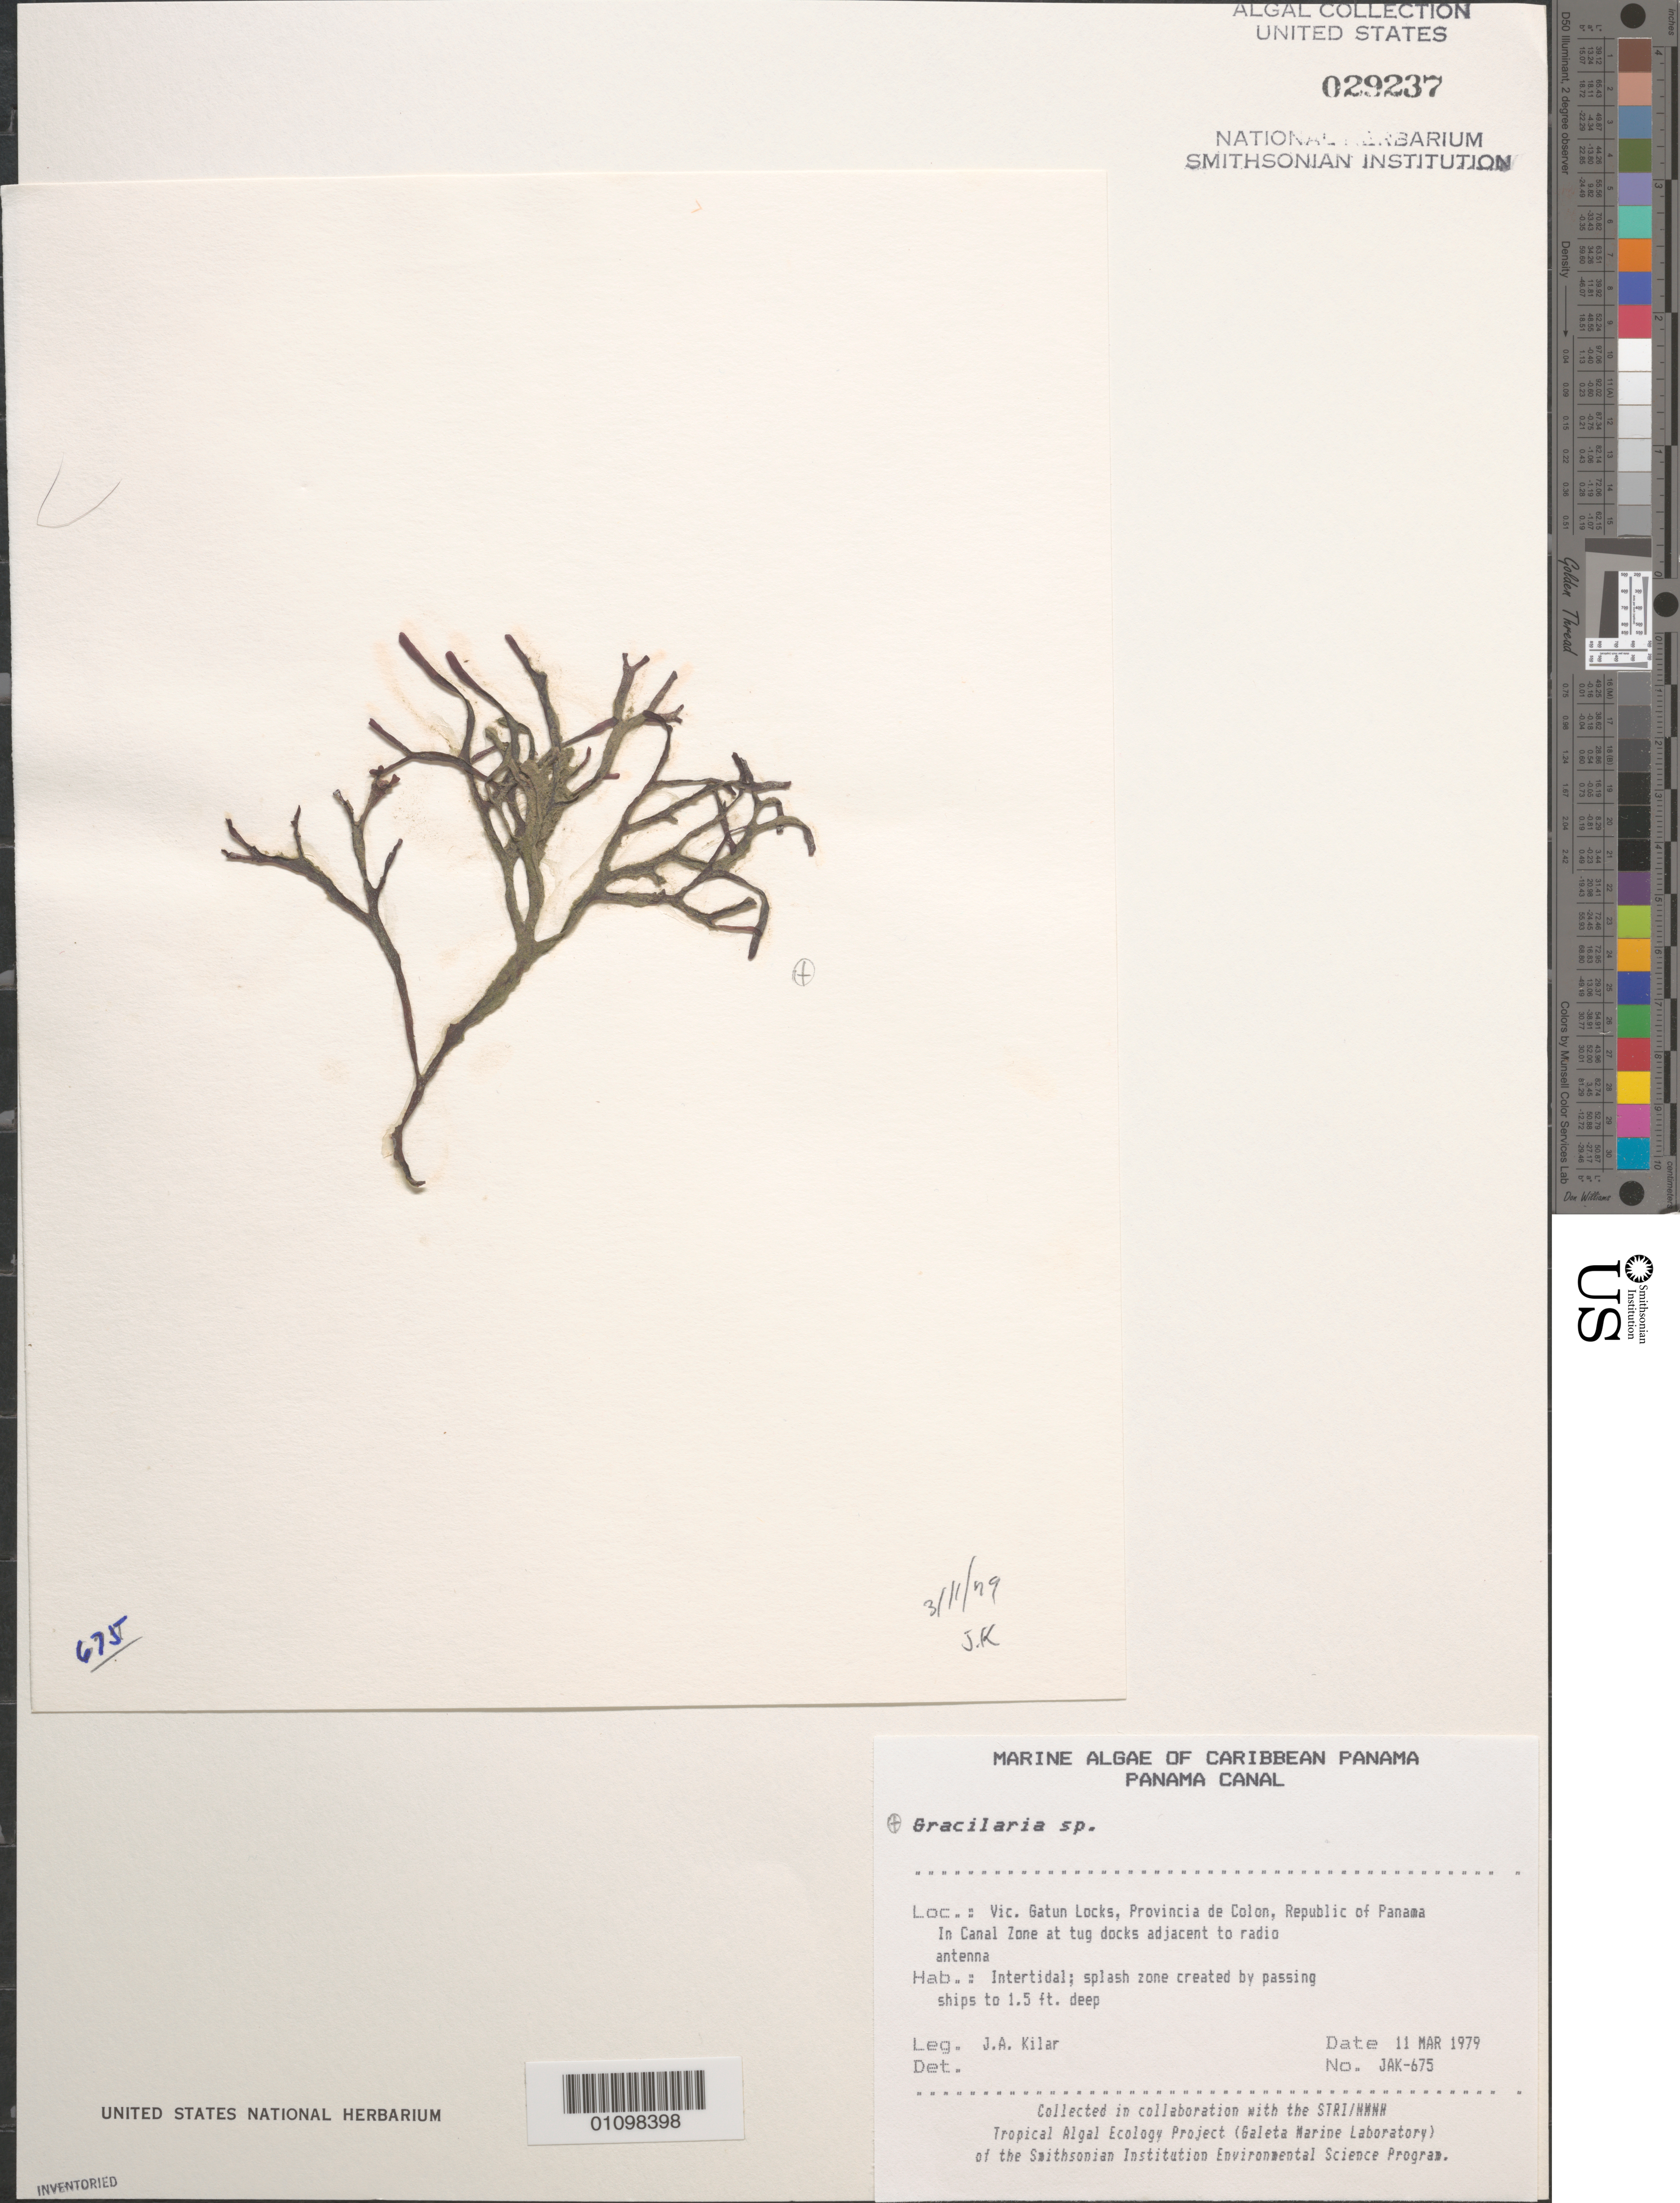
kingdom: Plantae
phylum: Rhodophyta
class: Florideophyceae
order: Gracilariales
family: Gracilariaceae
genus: Gracilaria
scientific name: Gracilaria sp.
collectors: J. A. Kilar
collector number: JAK-675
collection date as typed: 11 Mar 1979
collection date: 1979-03-11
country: Panama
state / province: Colón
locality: Gatun Locks area, Panama Canal Zone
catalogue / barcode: US 29237